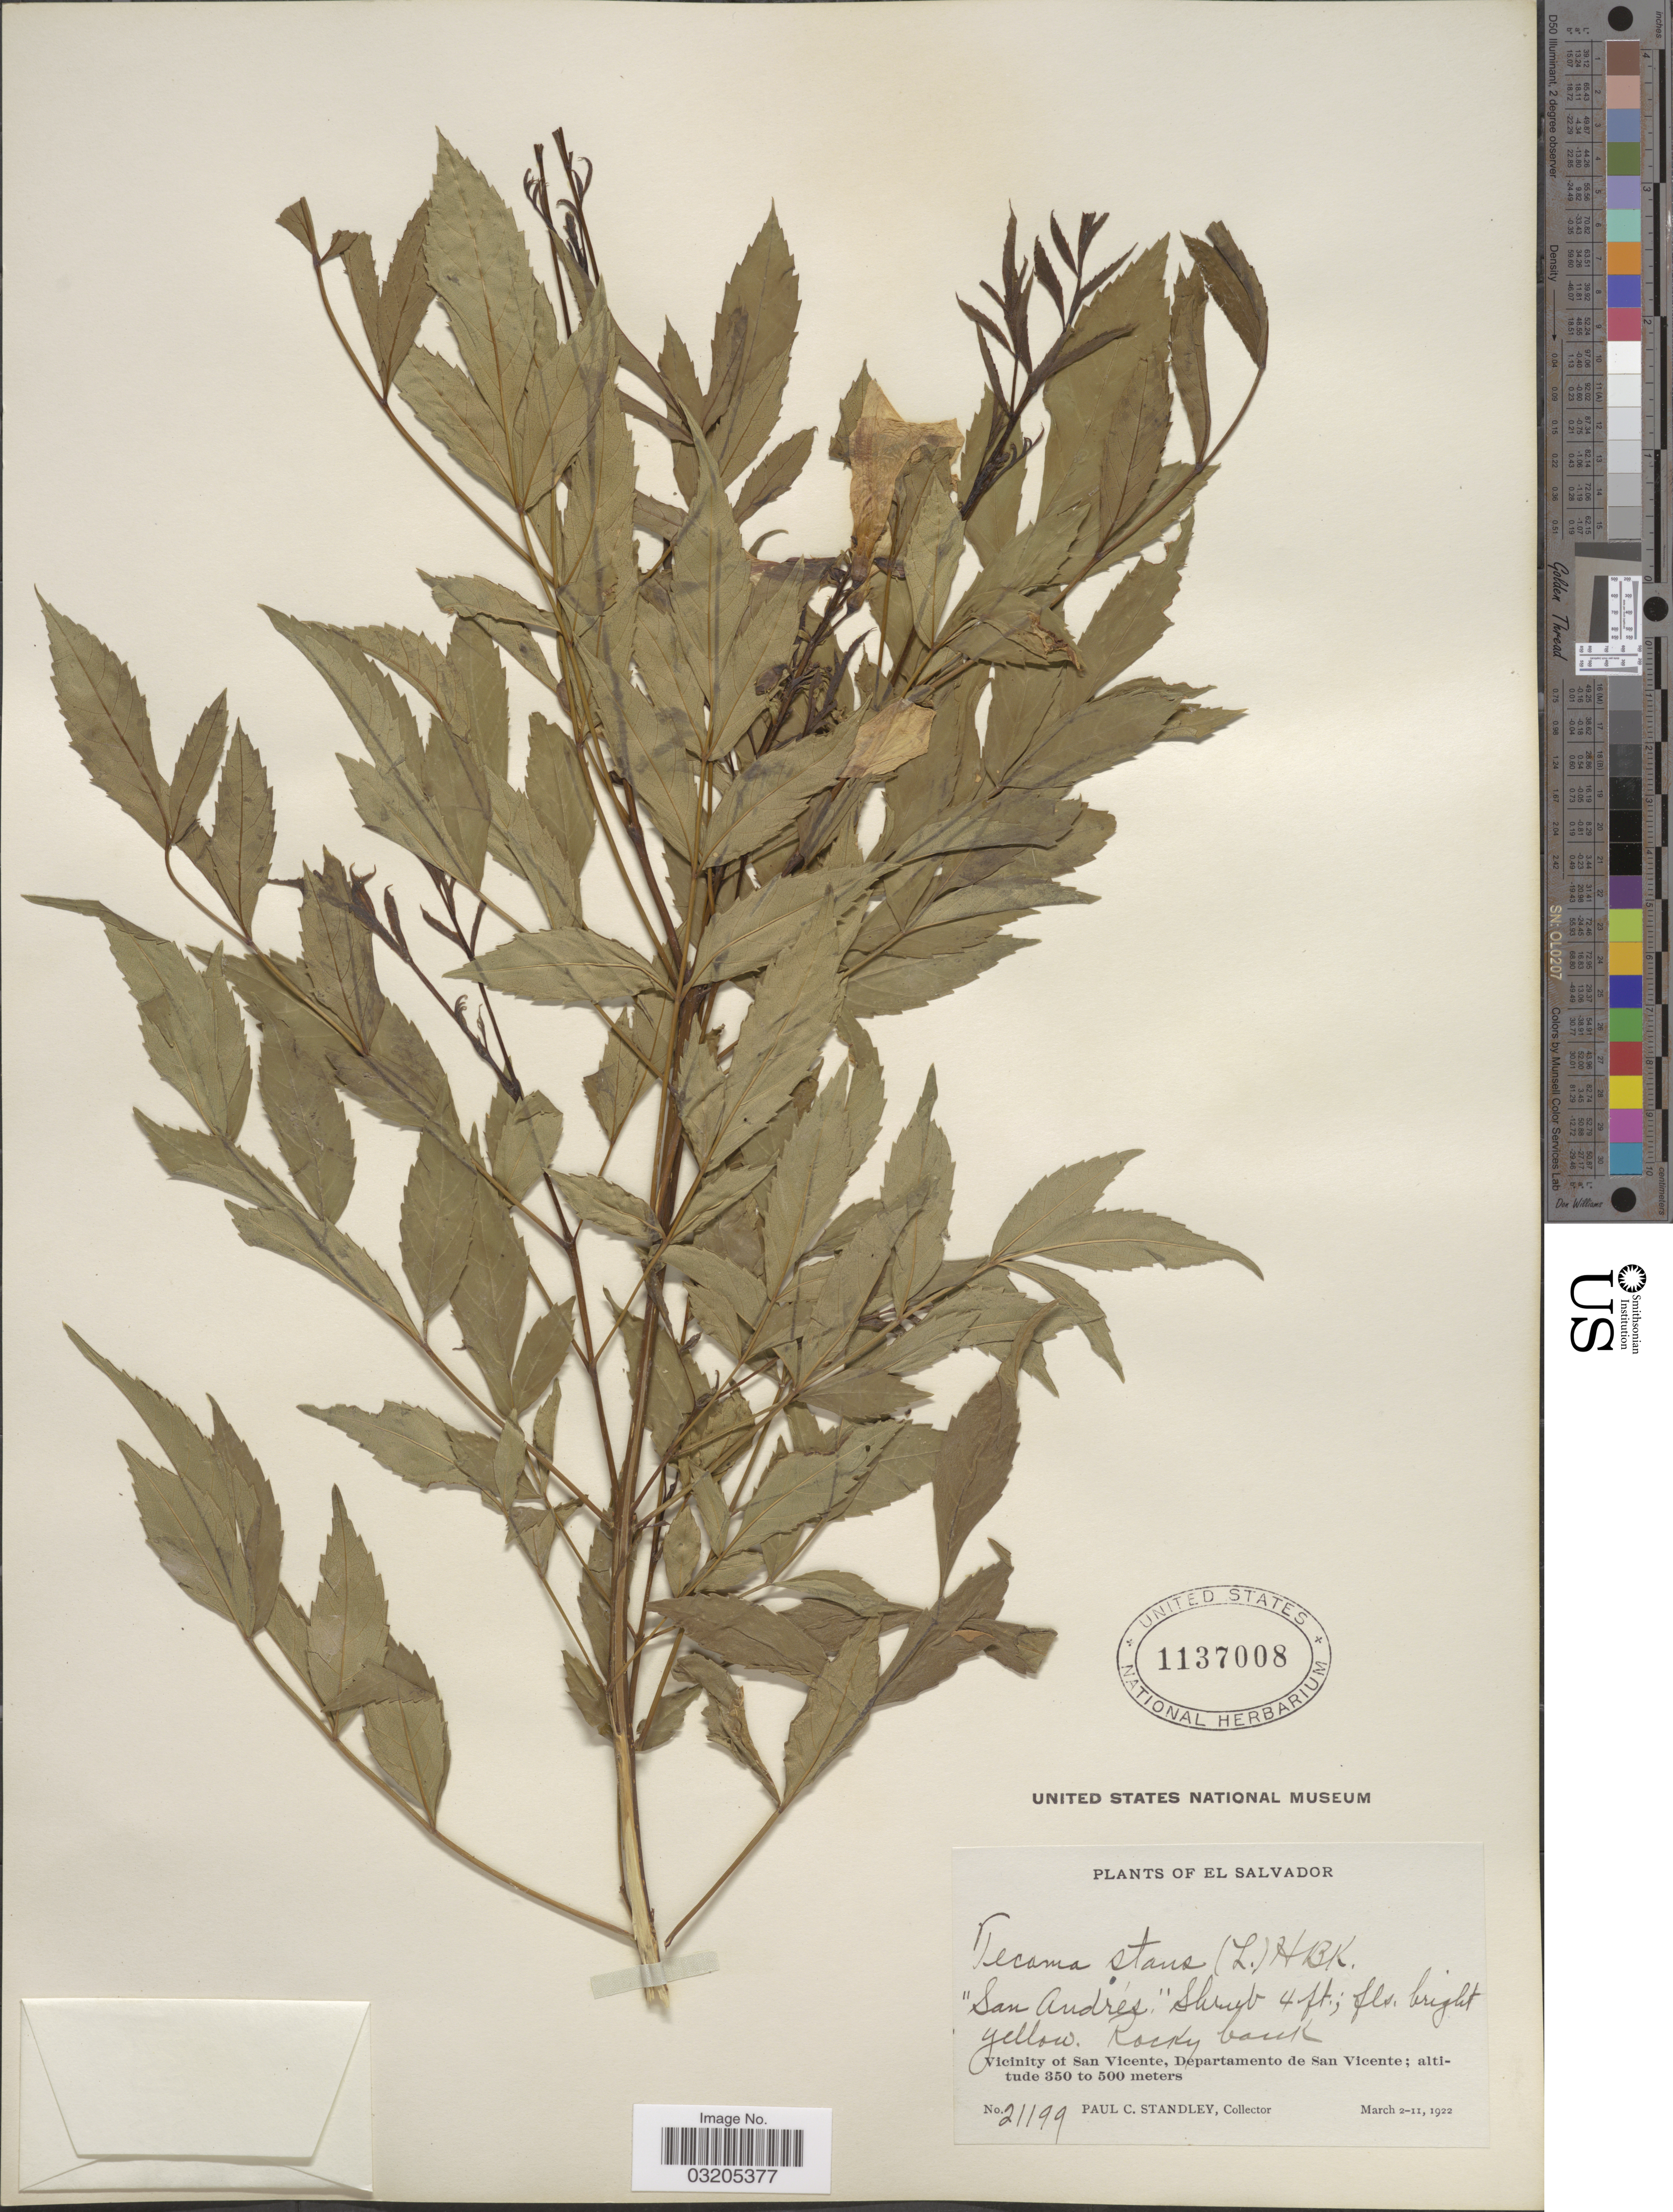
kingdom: Plantae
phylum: Tracheophyta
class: Magnoliopsida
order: Lamiales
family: Bignoniaceae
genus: Tecoma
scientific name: Tecoma stans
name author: (L.) Juss. ex Kunth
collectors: P. C. Standley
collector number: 21199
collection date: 1922-03-02/1922-03-11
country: El Salvador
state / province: San Vincente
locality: Vicinity of San Vicente, Departamento of San Vicente.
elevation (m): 350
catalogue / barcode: US 1137008